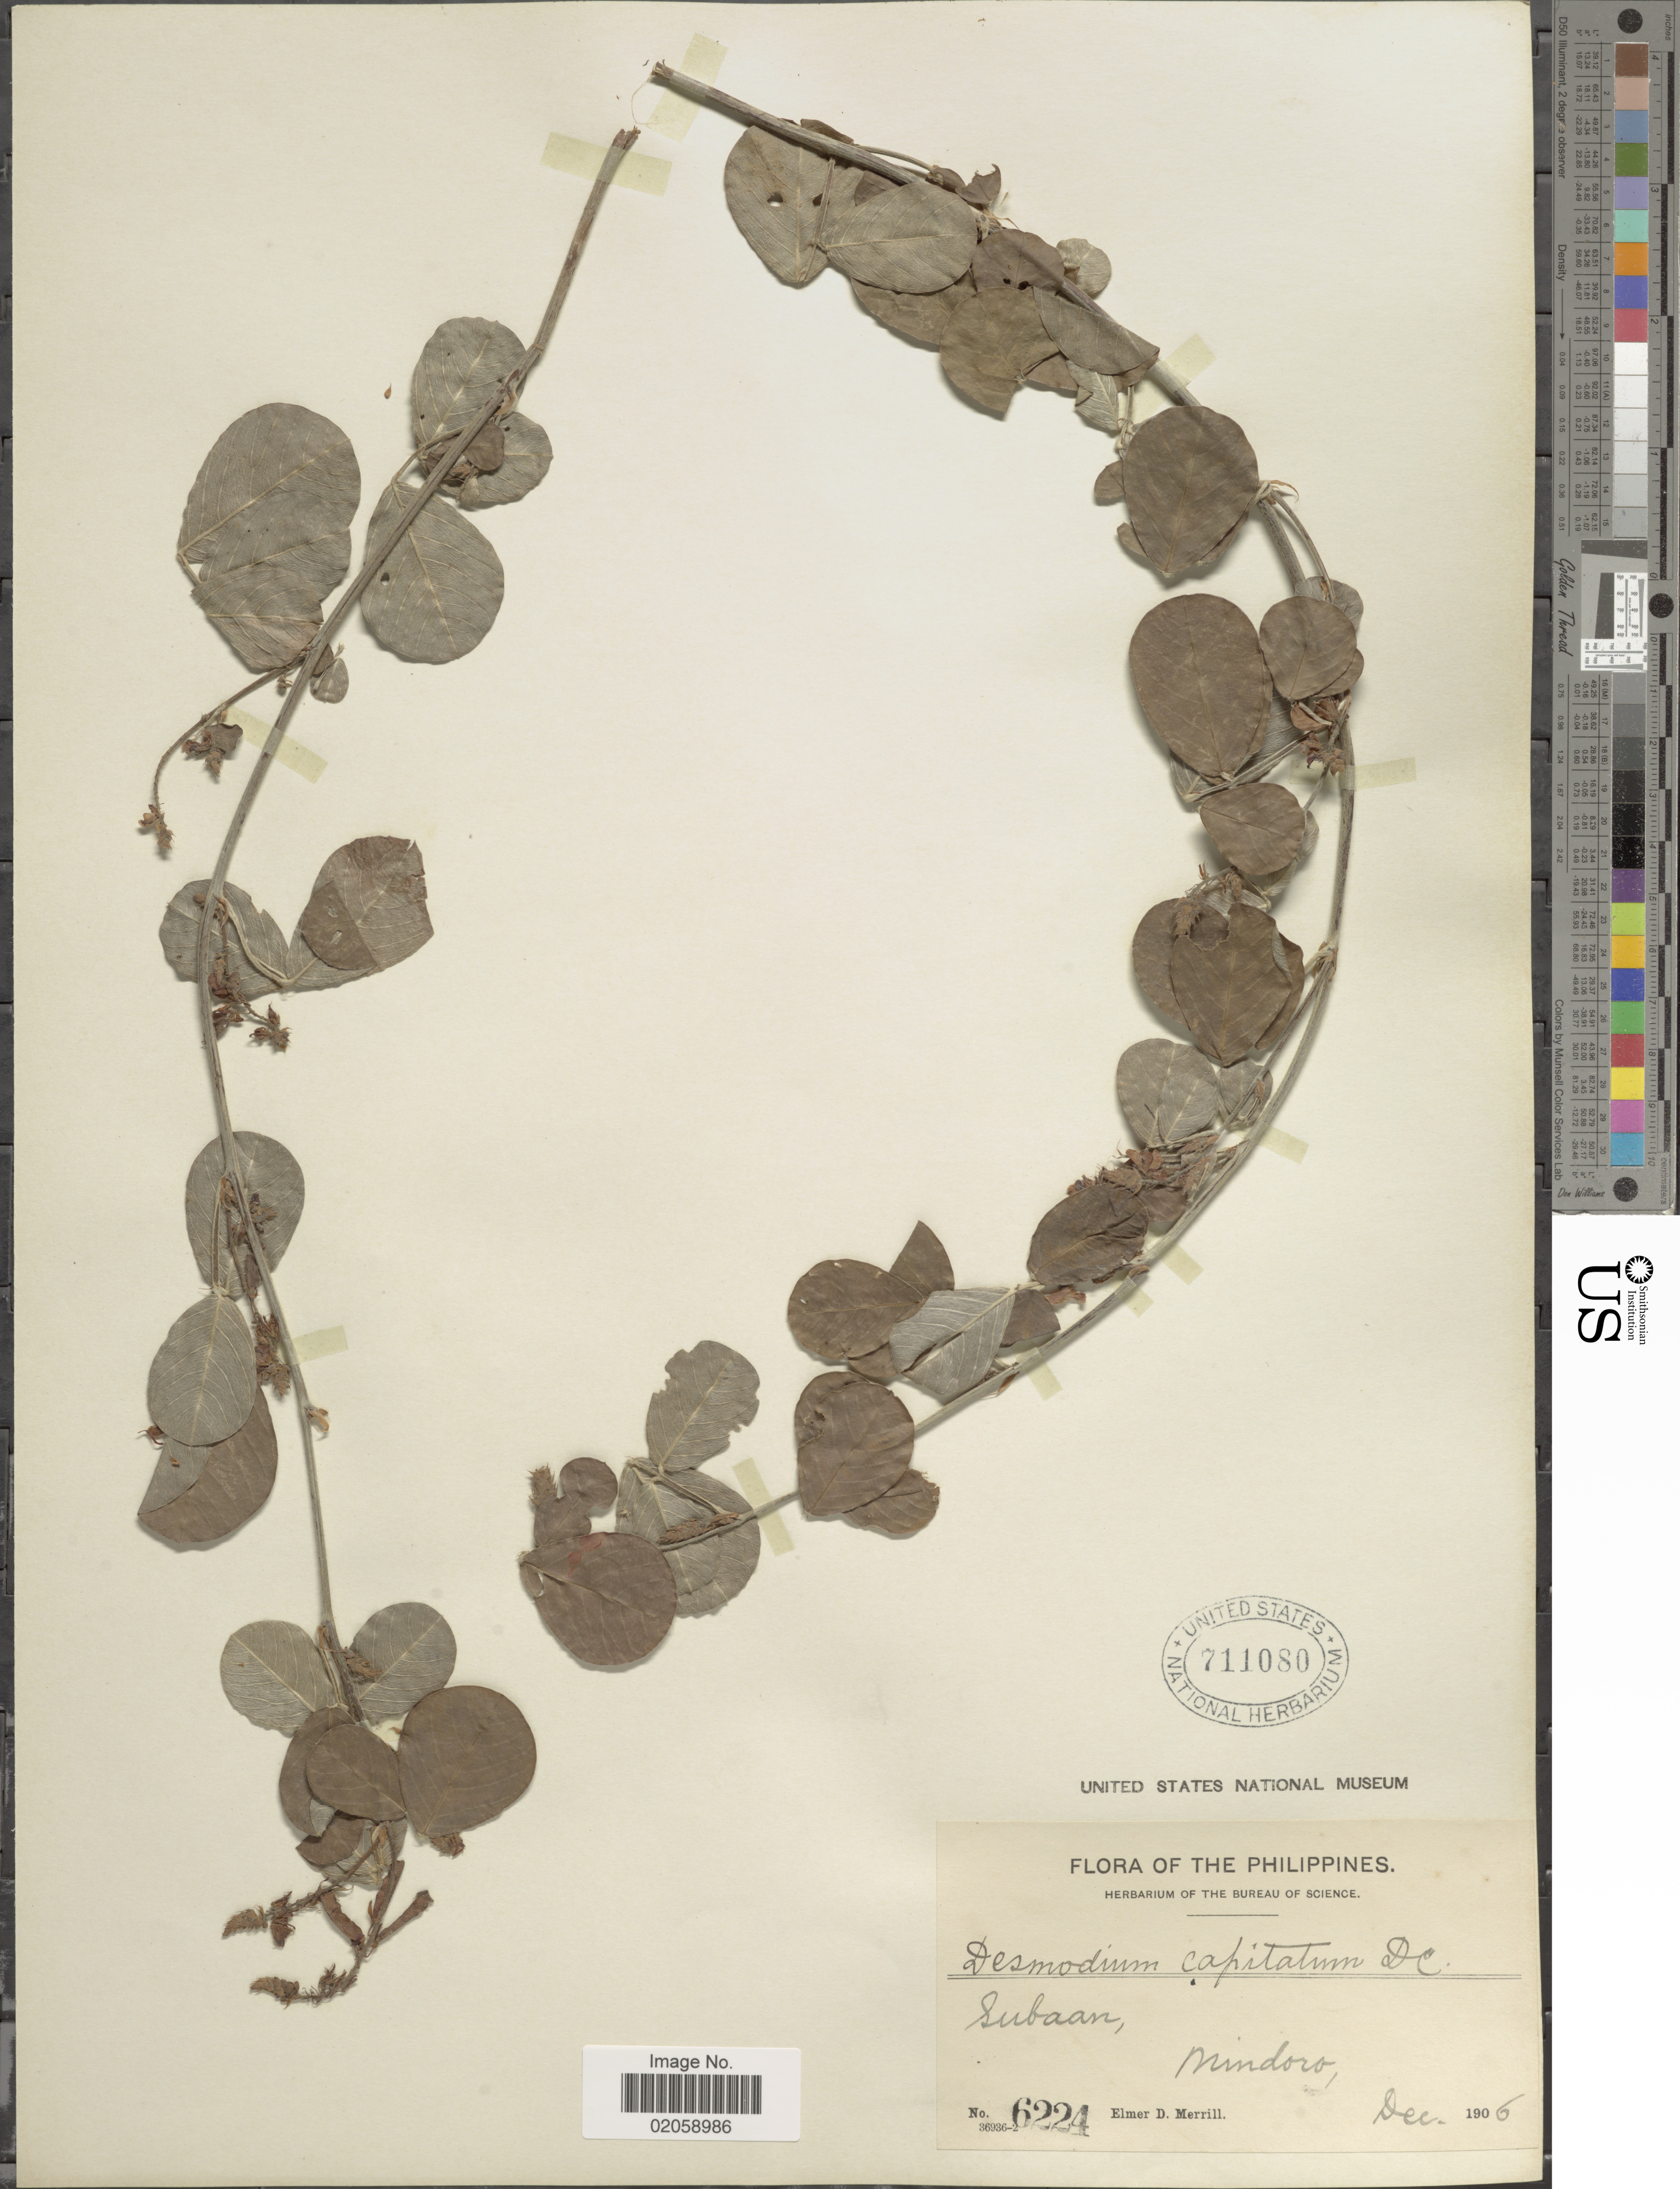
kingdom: Plantae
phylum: Tracheophyta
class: Magnoliopsida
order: Fabales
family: Fabaceae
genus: Grona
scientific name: Grona retroflexa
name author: (L.) H. Ohashi & K. Ohashi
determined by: Strong, Mark T., (BOT), Smithsonian Institution - National Museum of Natural History (UNITED STATES)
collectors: E. D. Merrill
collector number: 6224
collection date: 1906-12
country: Philippines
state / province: Mimaropa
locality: Subaan, Mindoro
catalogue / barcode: US 711080